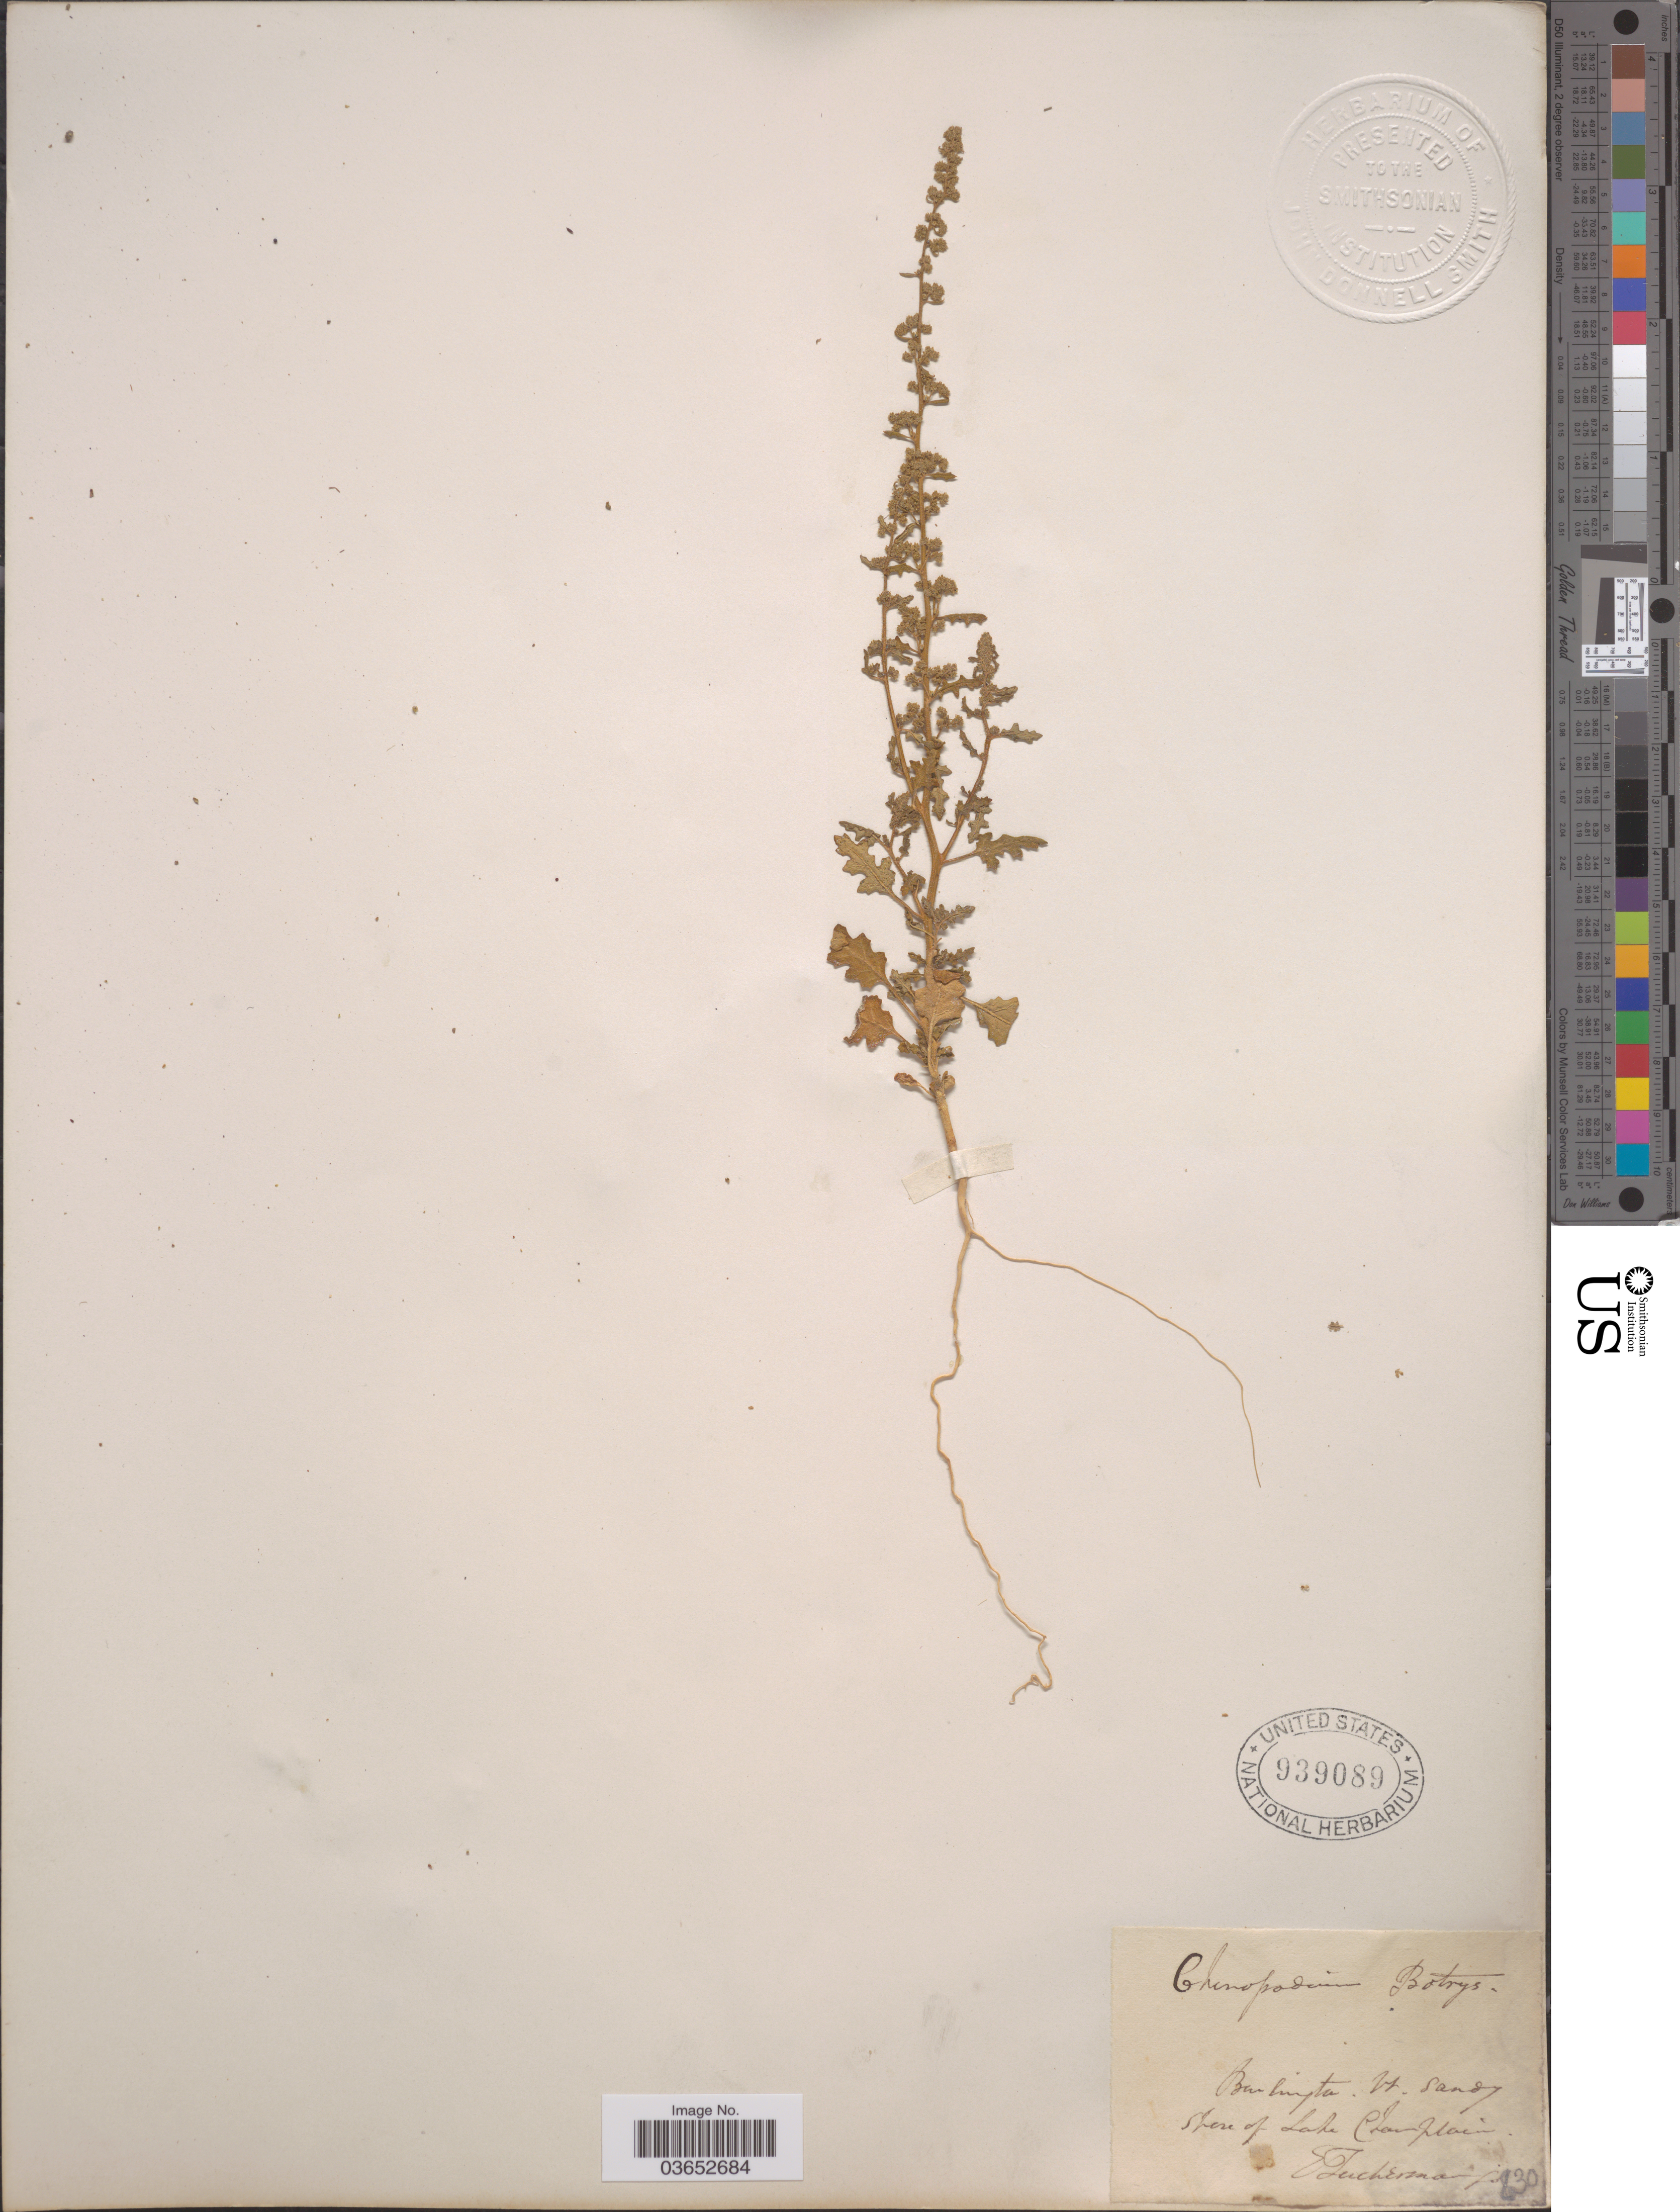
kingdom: Plantae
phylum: Tracheophyta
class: Magnoliopsida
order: Caryophyllales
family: Amaranthaceae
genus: Chenopodium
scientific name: Chenopodium botrys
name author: L.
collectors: E. Tuckerman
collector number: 230?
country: United States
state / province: Vermont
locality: Burlington. Shore of Lake Champlain.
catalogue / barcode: US 939089